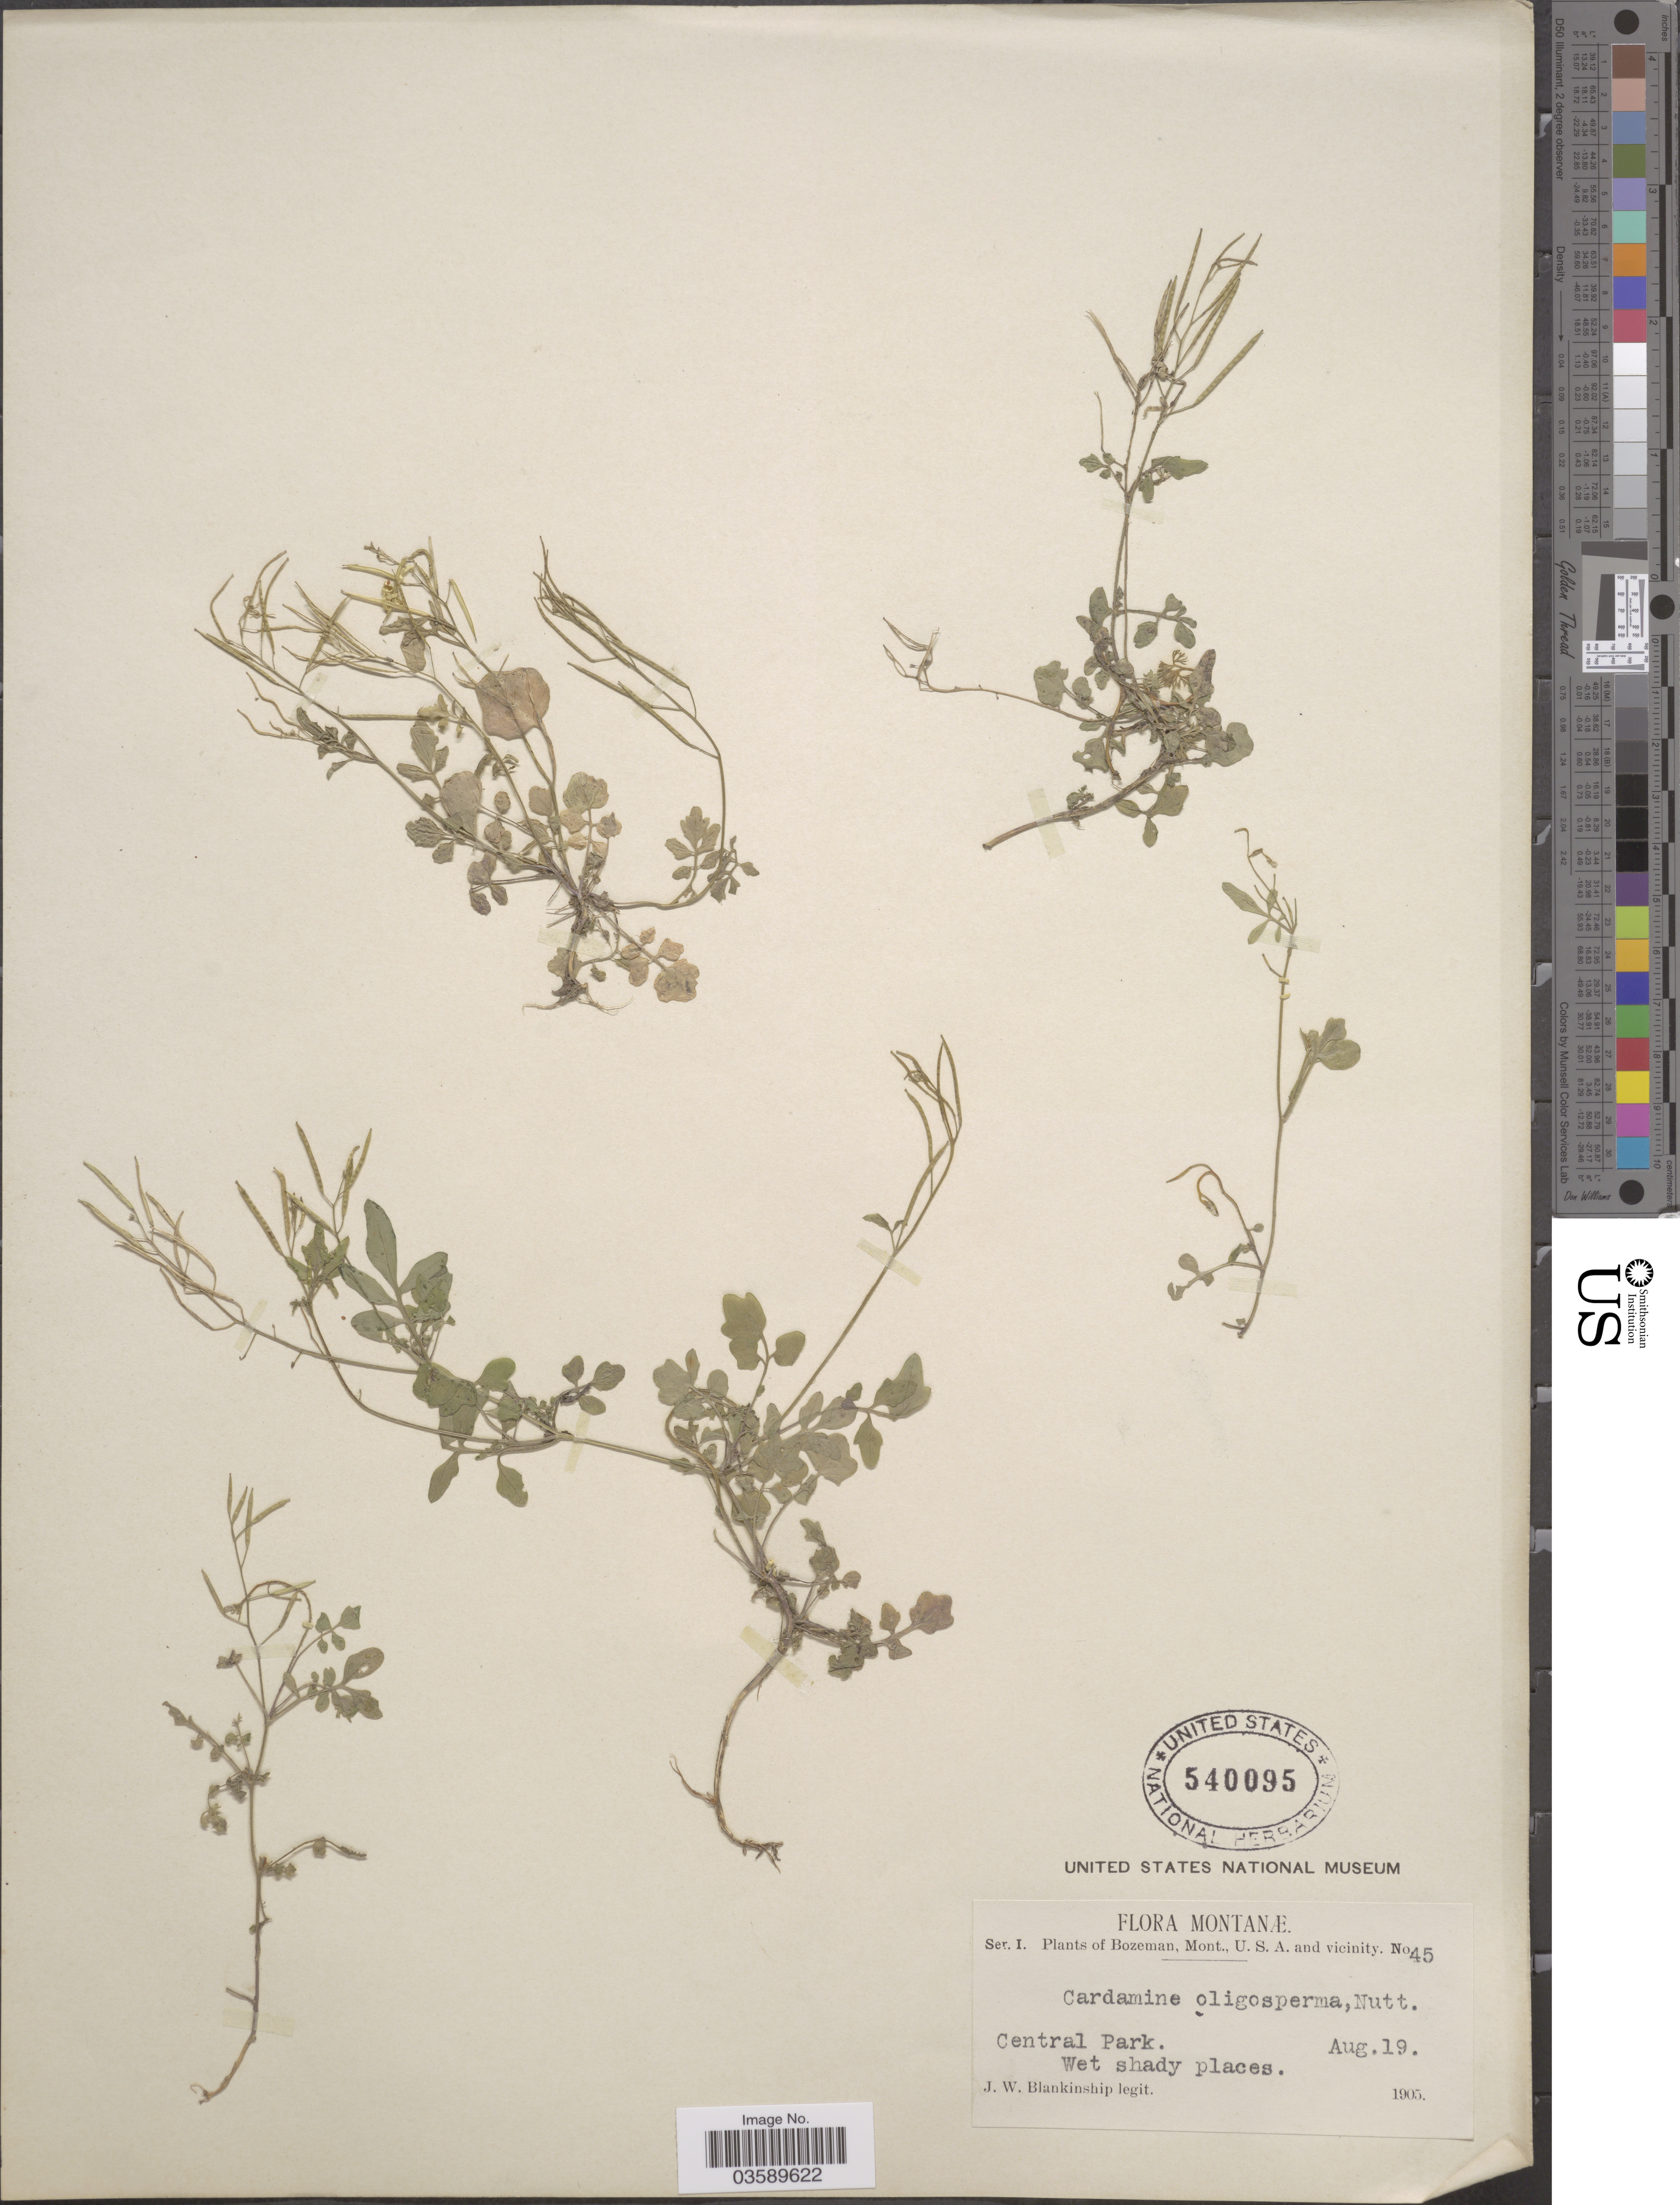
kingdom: Plantae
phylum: Tracheophyta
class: Magnoliopsida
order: Brassicales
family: Brassicaceae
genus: Cardamine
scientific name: Cardamine oligosperma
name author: Nutt.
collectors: J. W. Blankinship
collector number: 45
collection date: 1905-08-19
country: United States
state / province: Montana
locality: Bozeman, Mont., and vicinity. Central Park. Wet shady places.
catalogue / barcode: US 540095